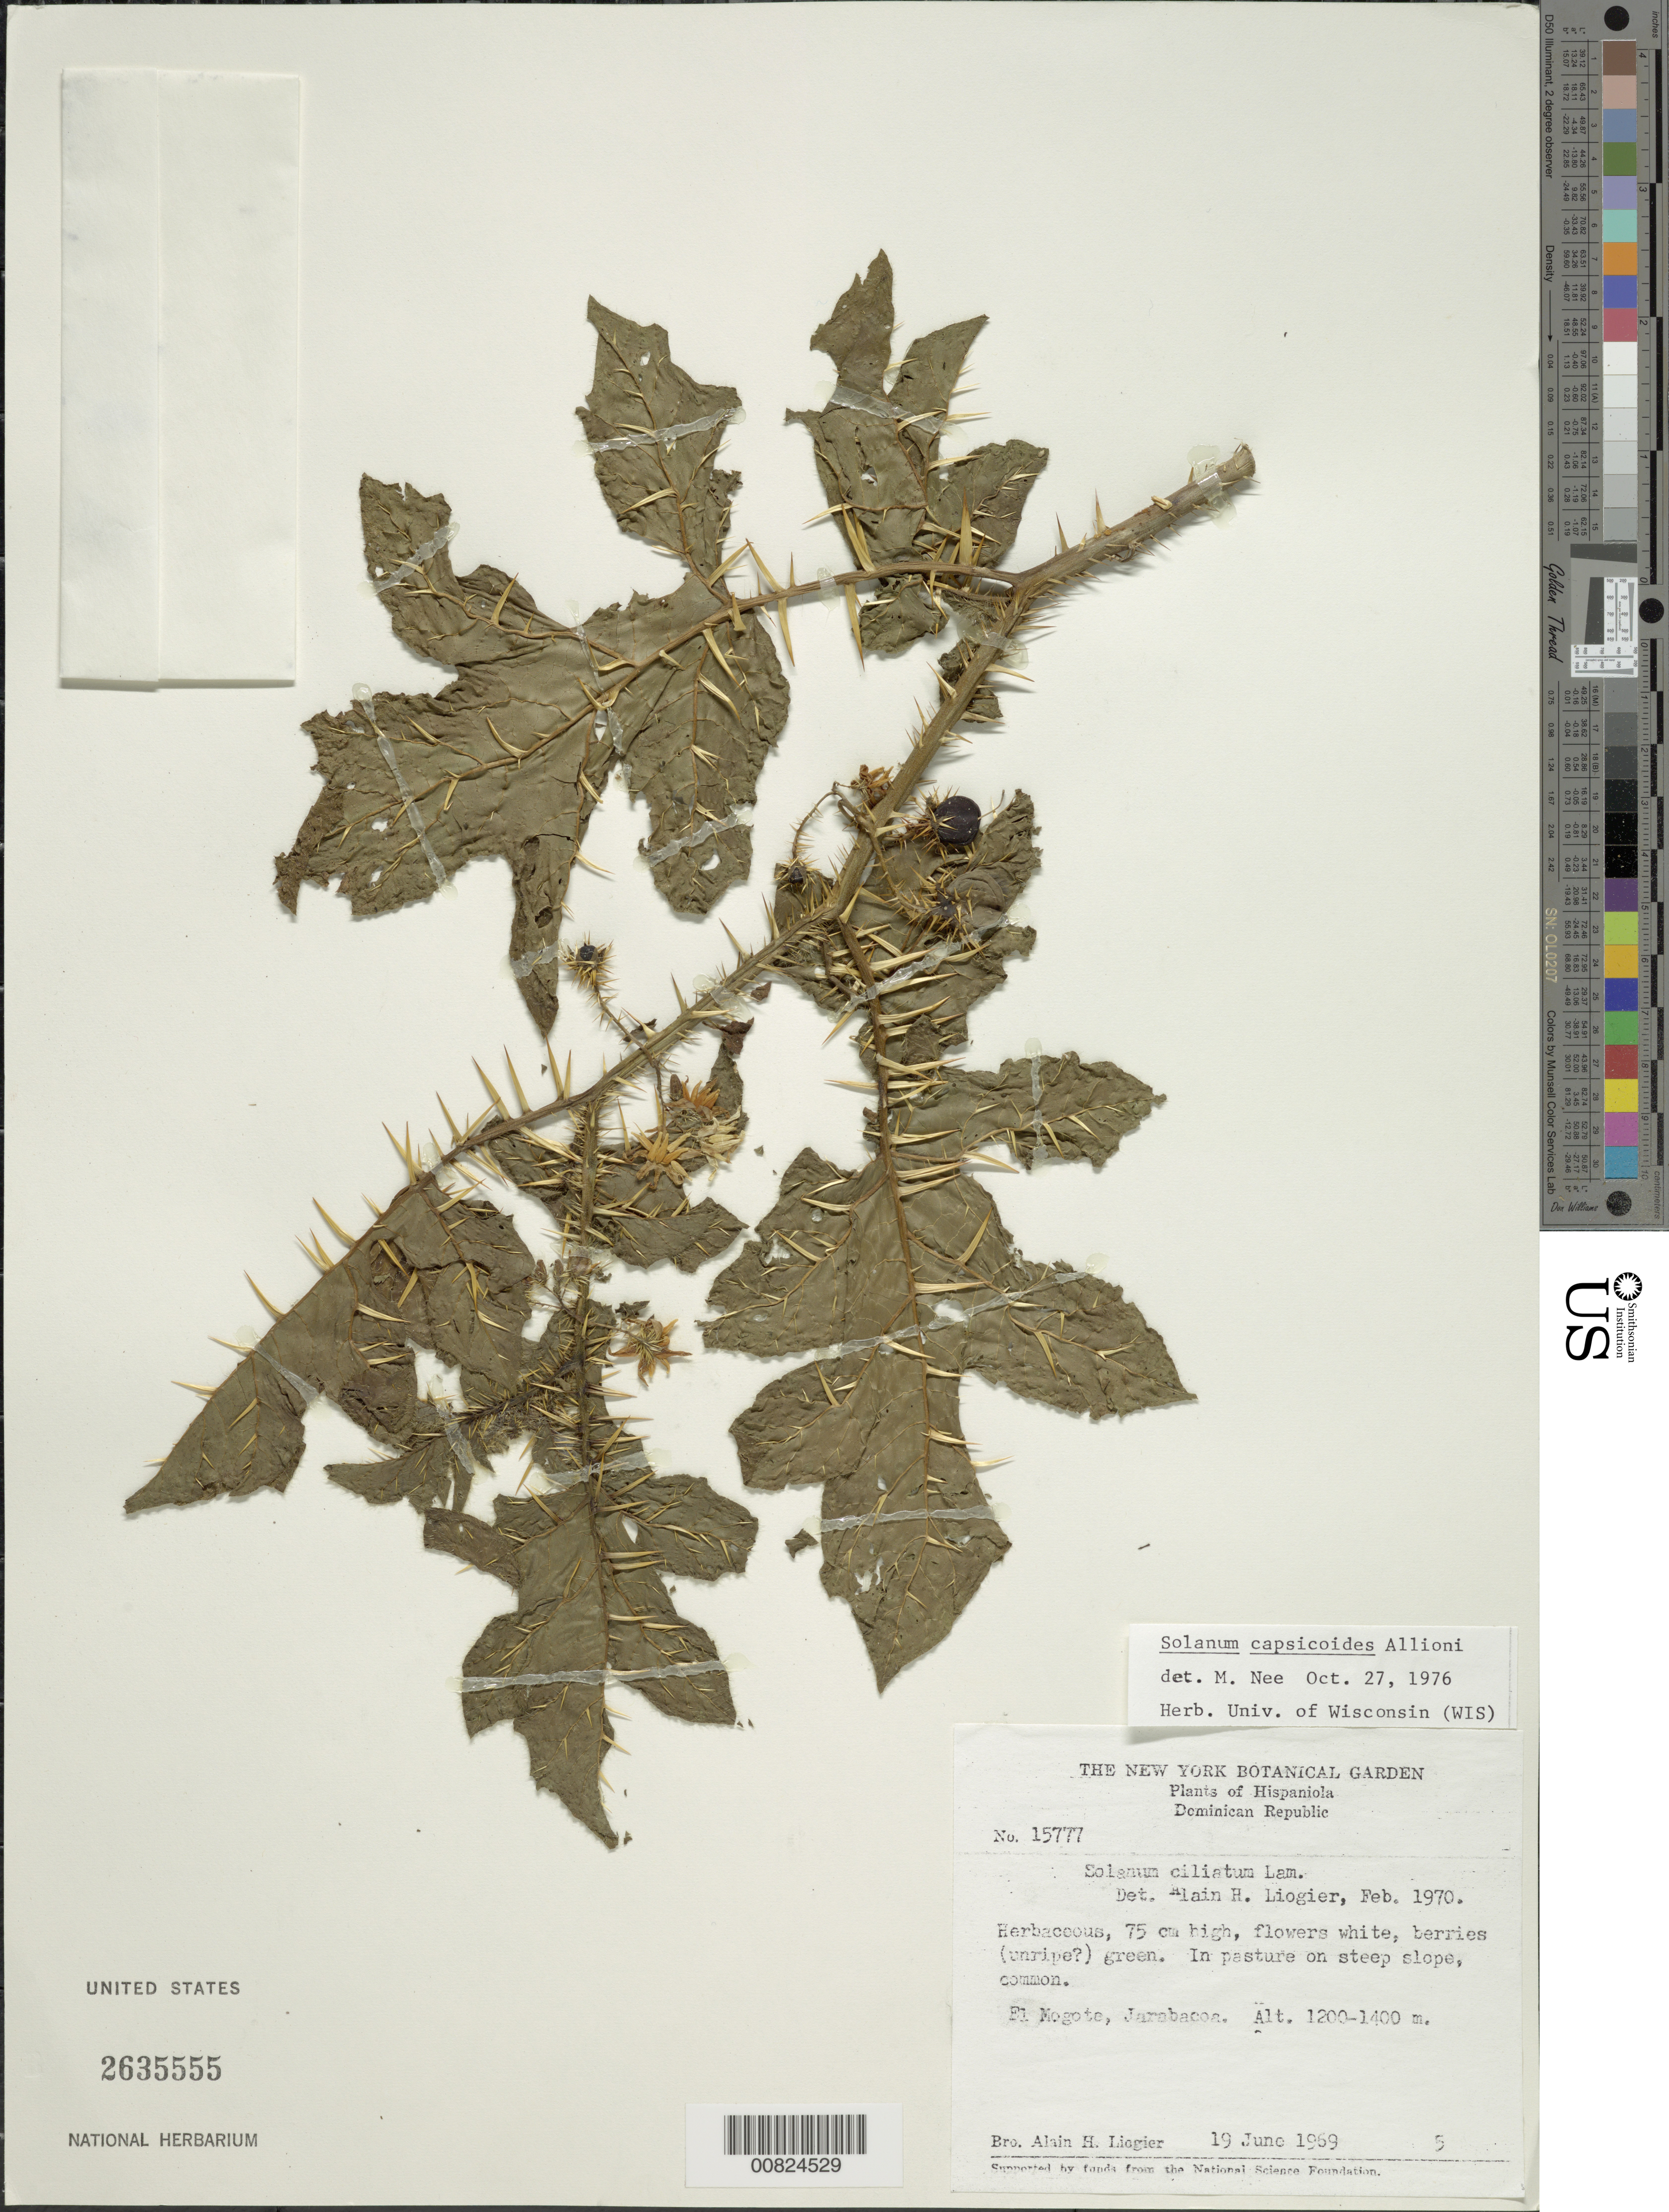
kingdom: Plantae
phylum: Tracheophyta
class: Magnoliopsida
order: Solanales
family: Solanaceae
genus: Solanum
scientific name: Solanum capsicoides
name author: All.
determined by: Nee, Michael H.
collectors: A. H. Liogier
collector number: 15777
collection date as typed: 19 Jun 1969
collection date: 1969-06-19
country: Dominican Republic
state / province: La Vega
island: Hispaniola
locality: El Mogote, Jarabacoa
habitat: In pasture on steep slope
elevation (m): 1200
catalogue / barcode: US 2635555